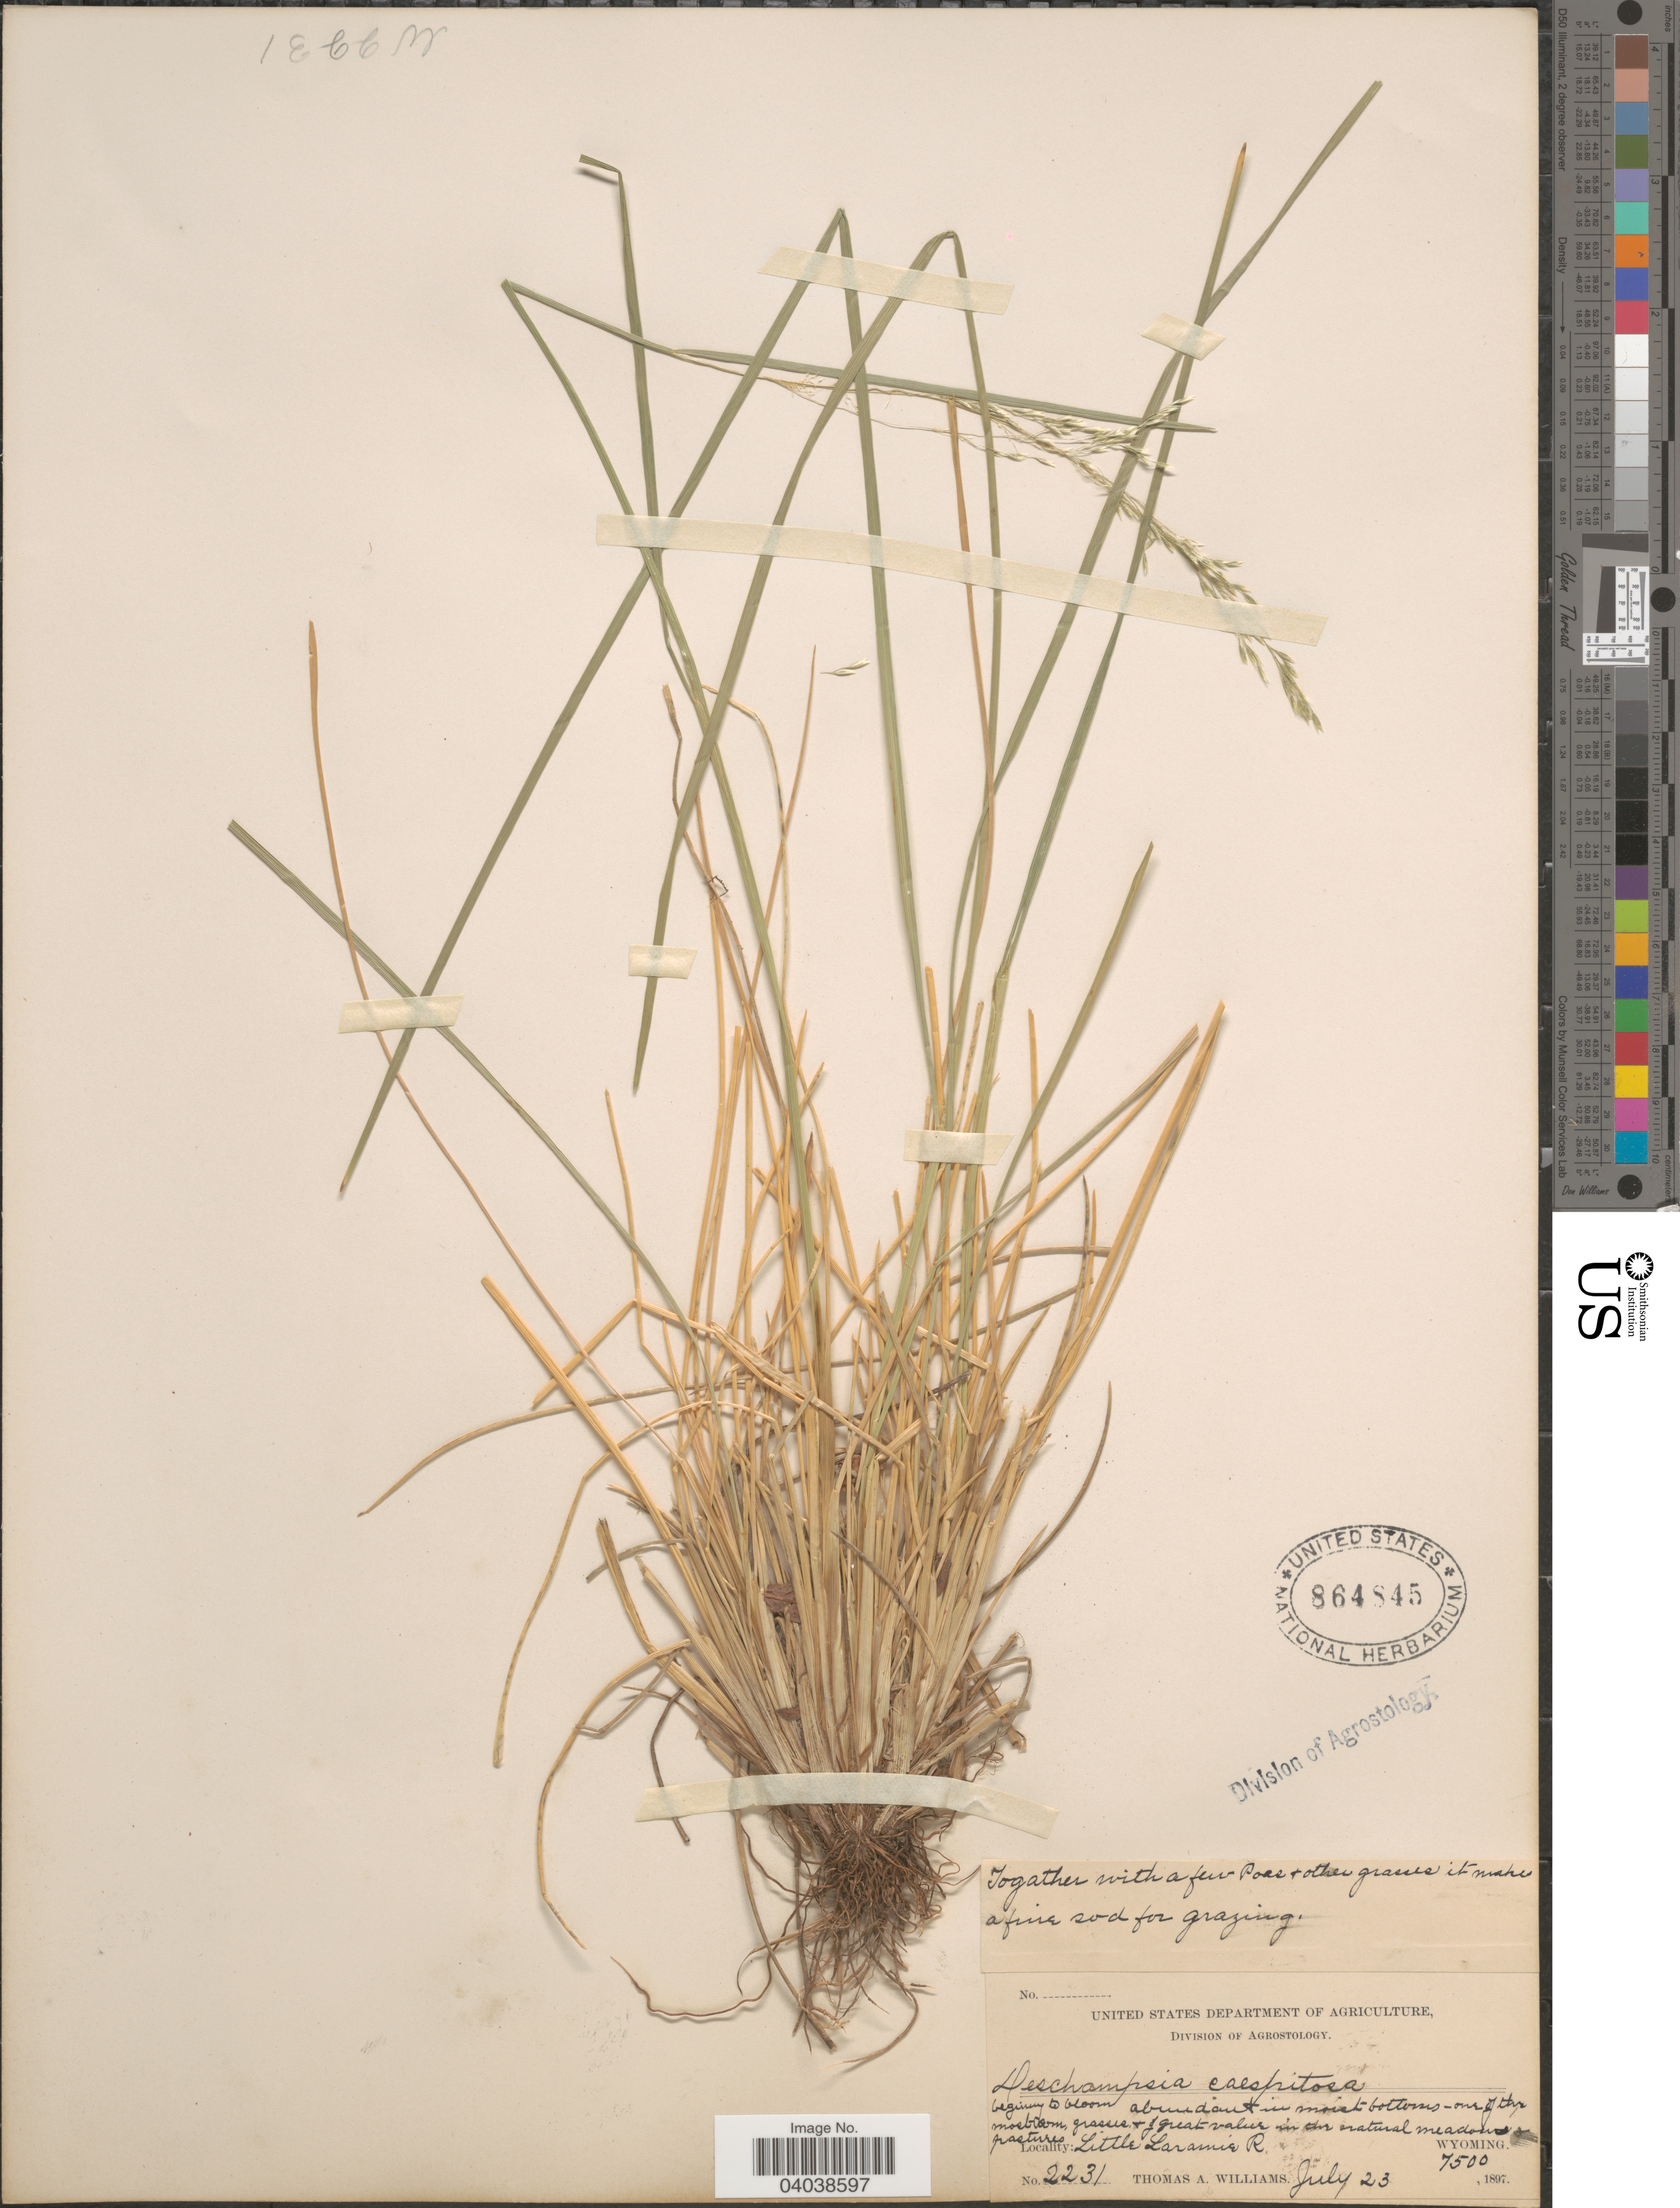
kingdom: Plantae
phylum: Tracheophyta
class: Liliopsida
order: Poales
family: Poaceae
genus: Deschampsia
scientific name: Deschampsia cespitosa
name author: (L.) P. Beauv.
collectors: T. A. Williams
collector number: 2231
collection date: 1897-07-23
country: United States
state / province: Wyoming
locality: Little Laramie R.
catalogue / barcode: US 864845